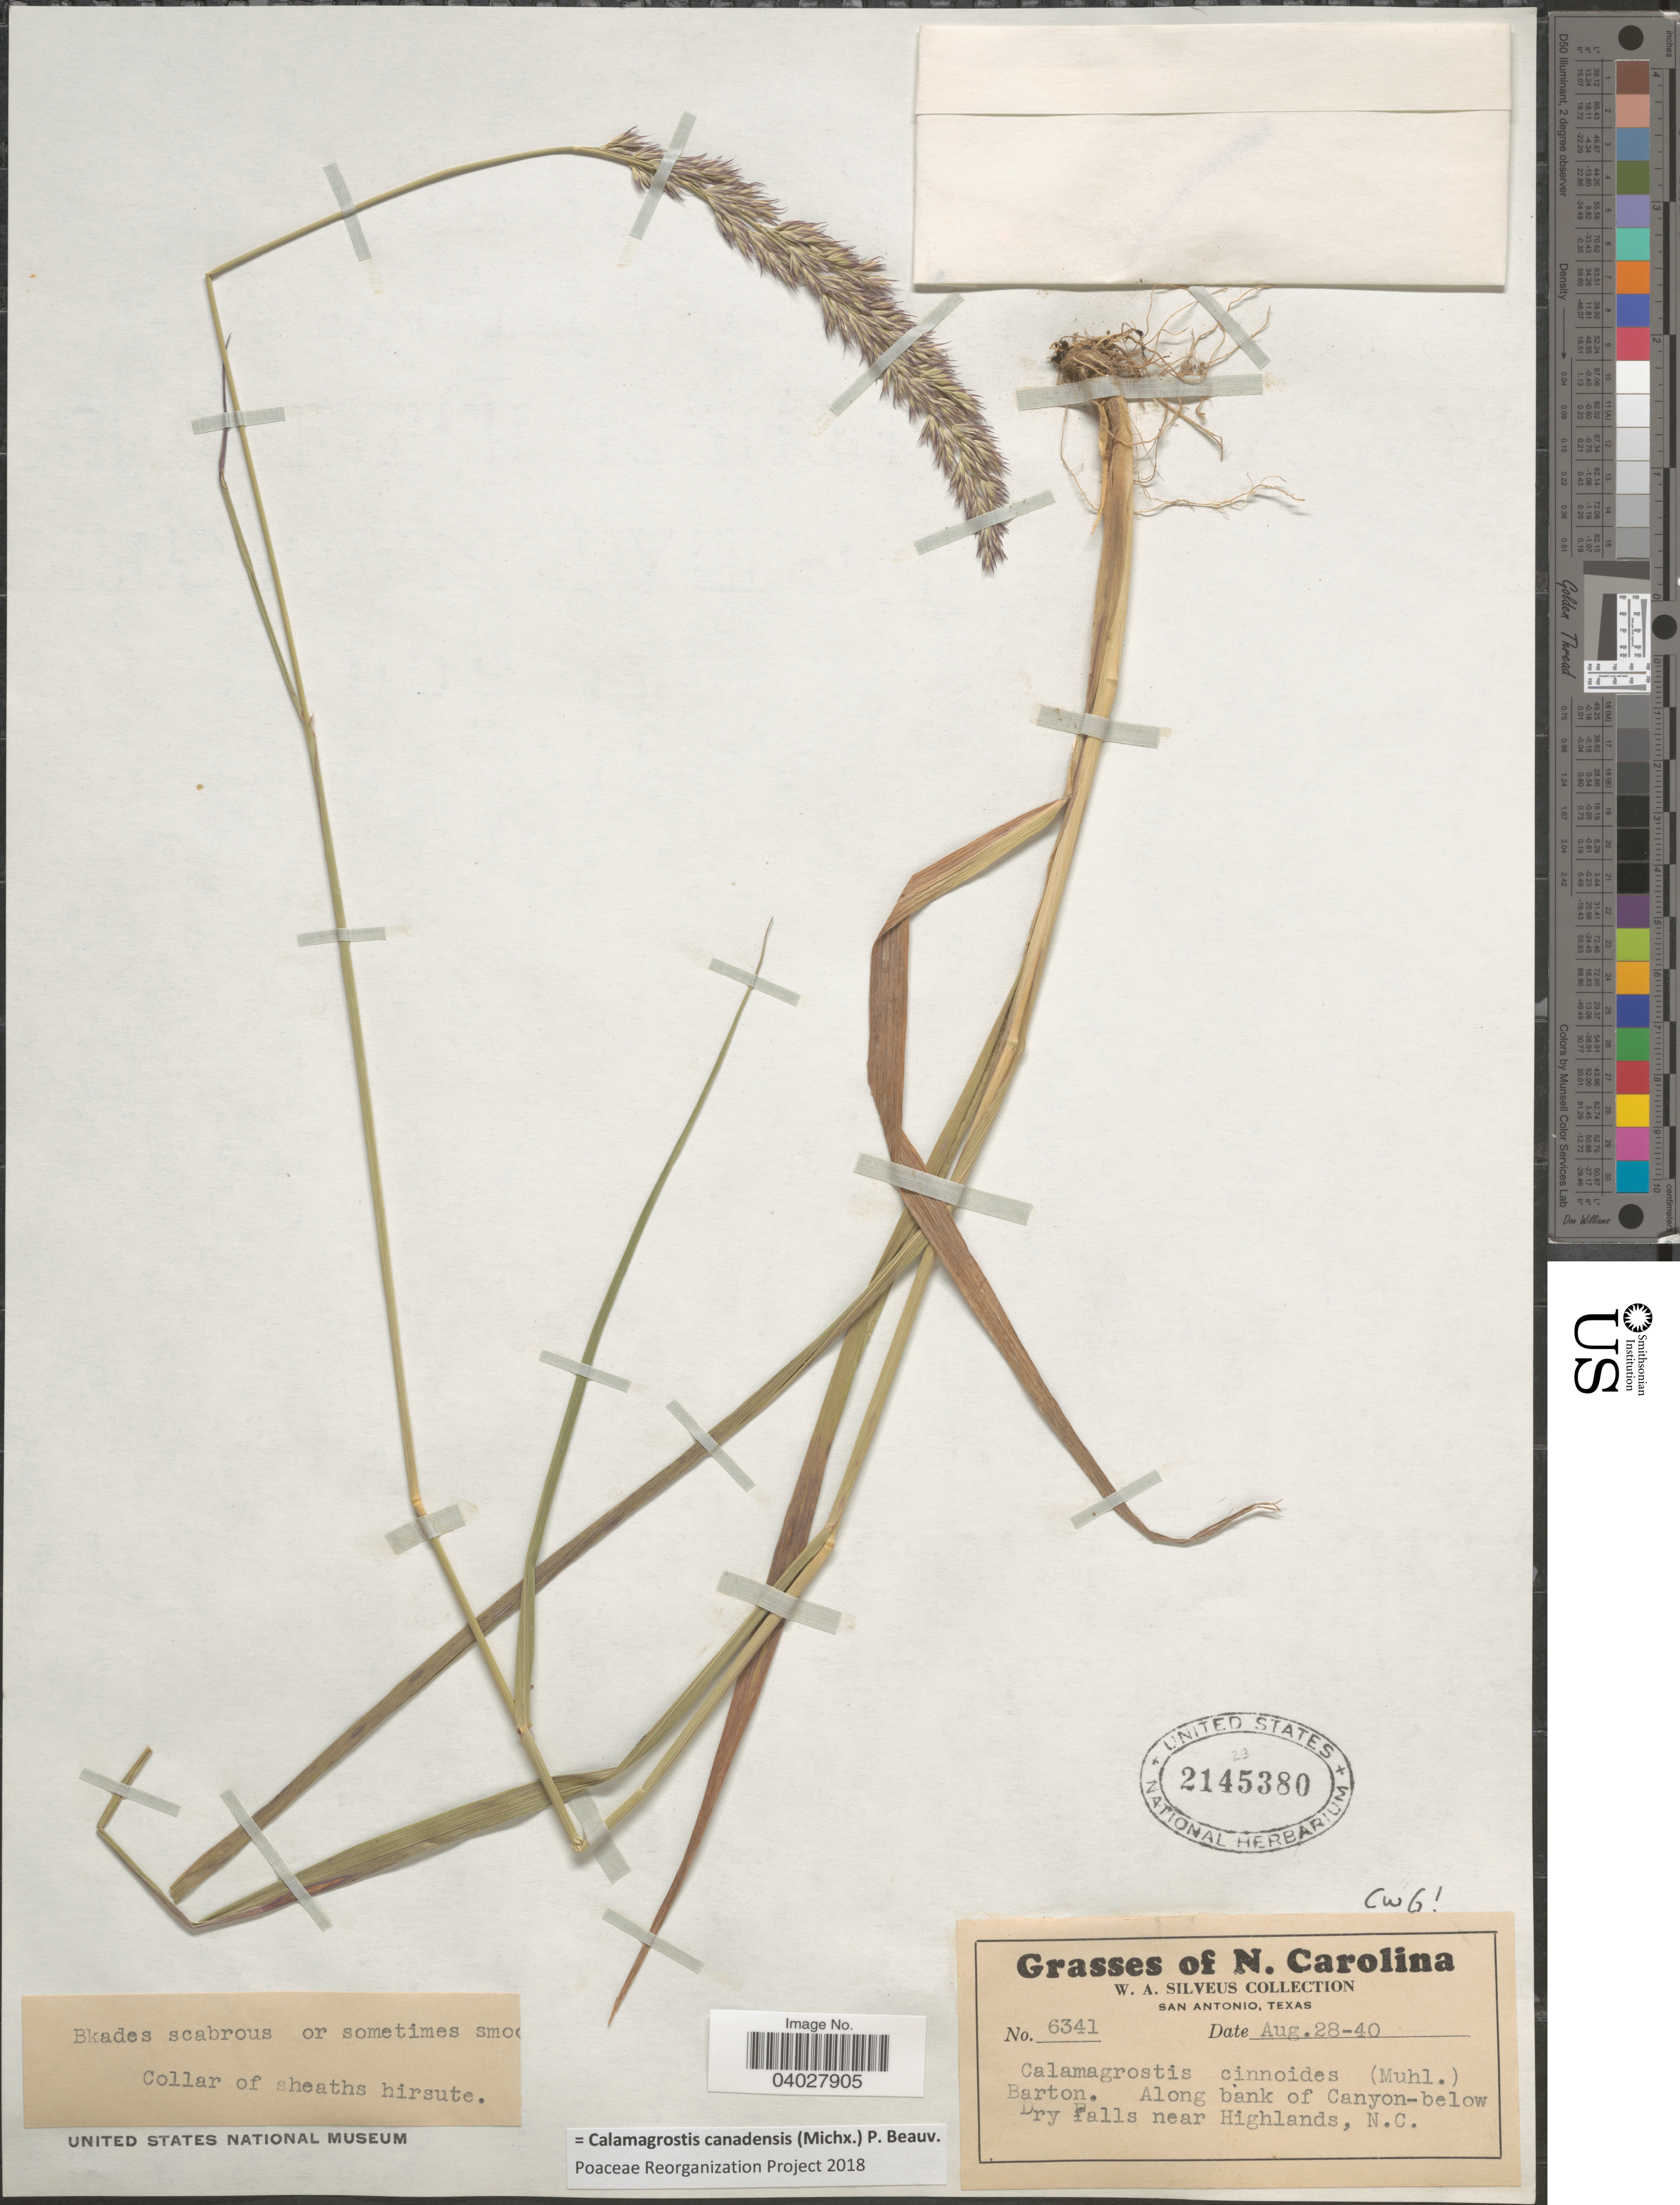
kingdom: Plantae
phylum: Tracheophyta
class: Liliopsida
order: Poales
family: Poaceae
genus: Calamagrostis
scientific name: Calamagrostis canadensis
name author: (Michx.) P. Beauv.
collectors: W. Silveus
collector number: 6341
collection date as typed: Transcribed d/m/y: 28/8/40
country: United States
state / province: North Carolina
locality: Along bank of Canyon - below Dry Falls near Highlands.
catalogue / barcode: US 2145380